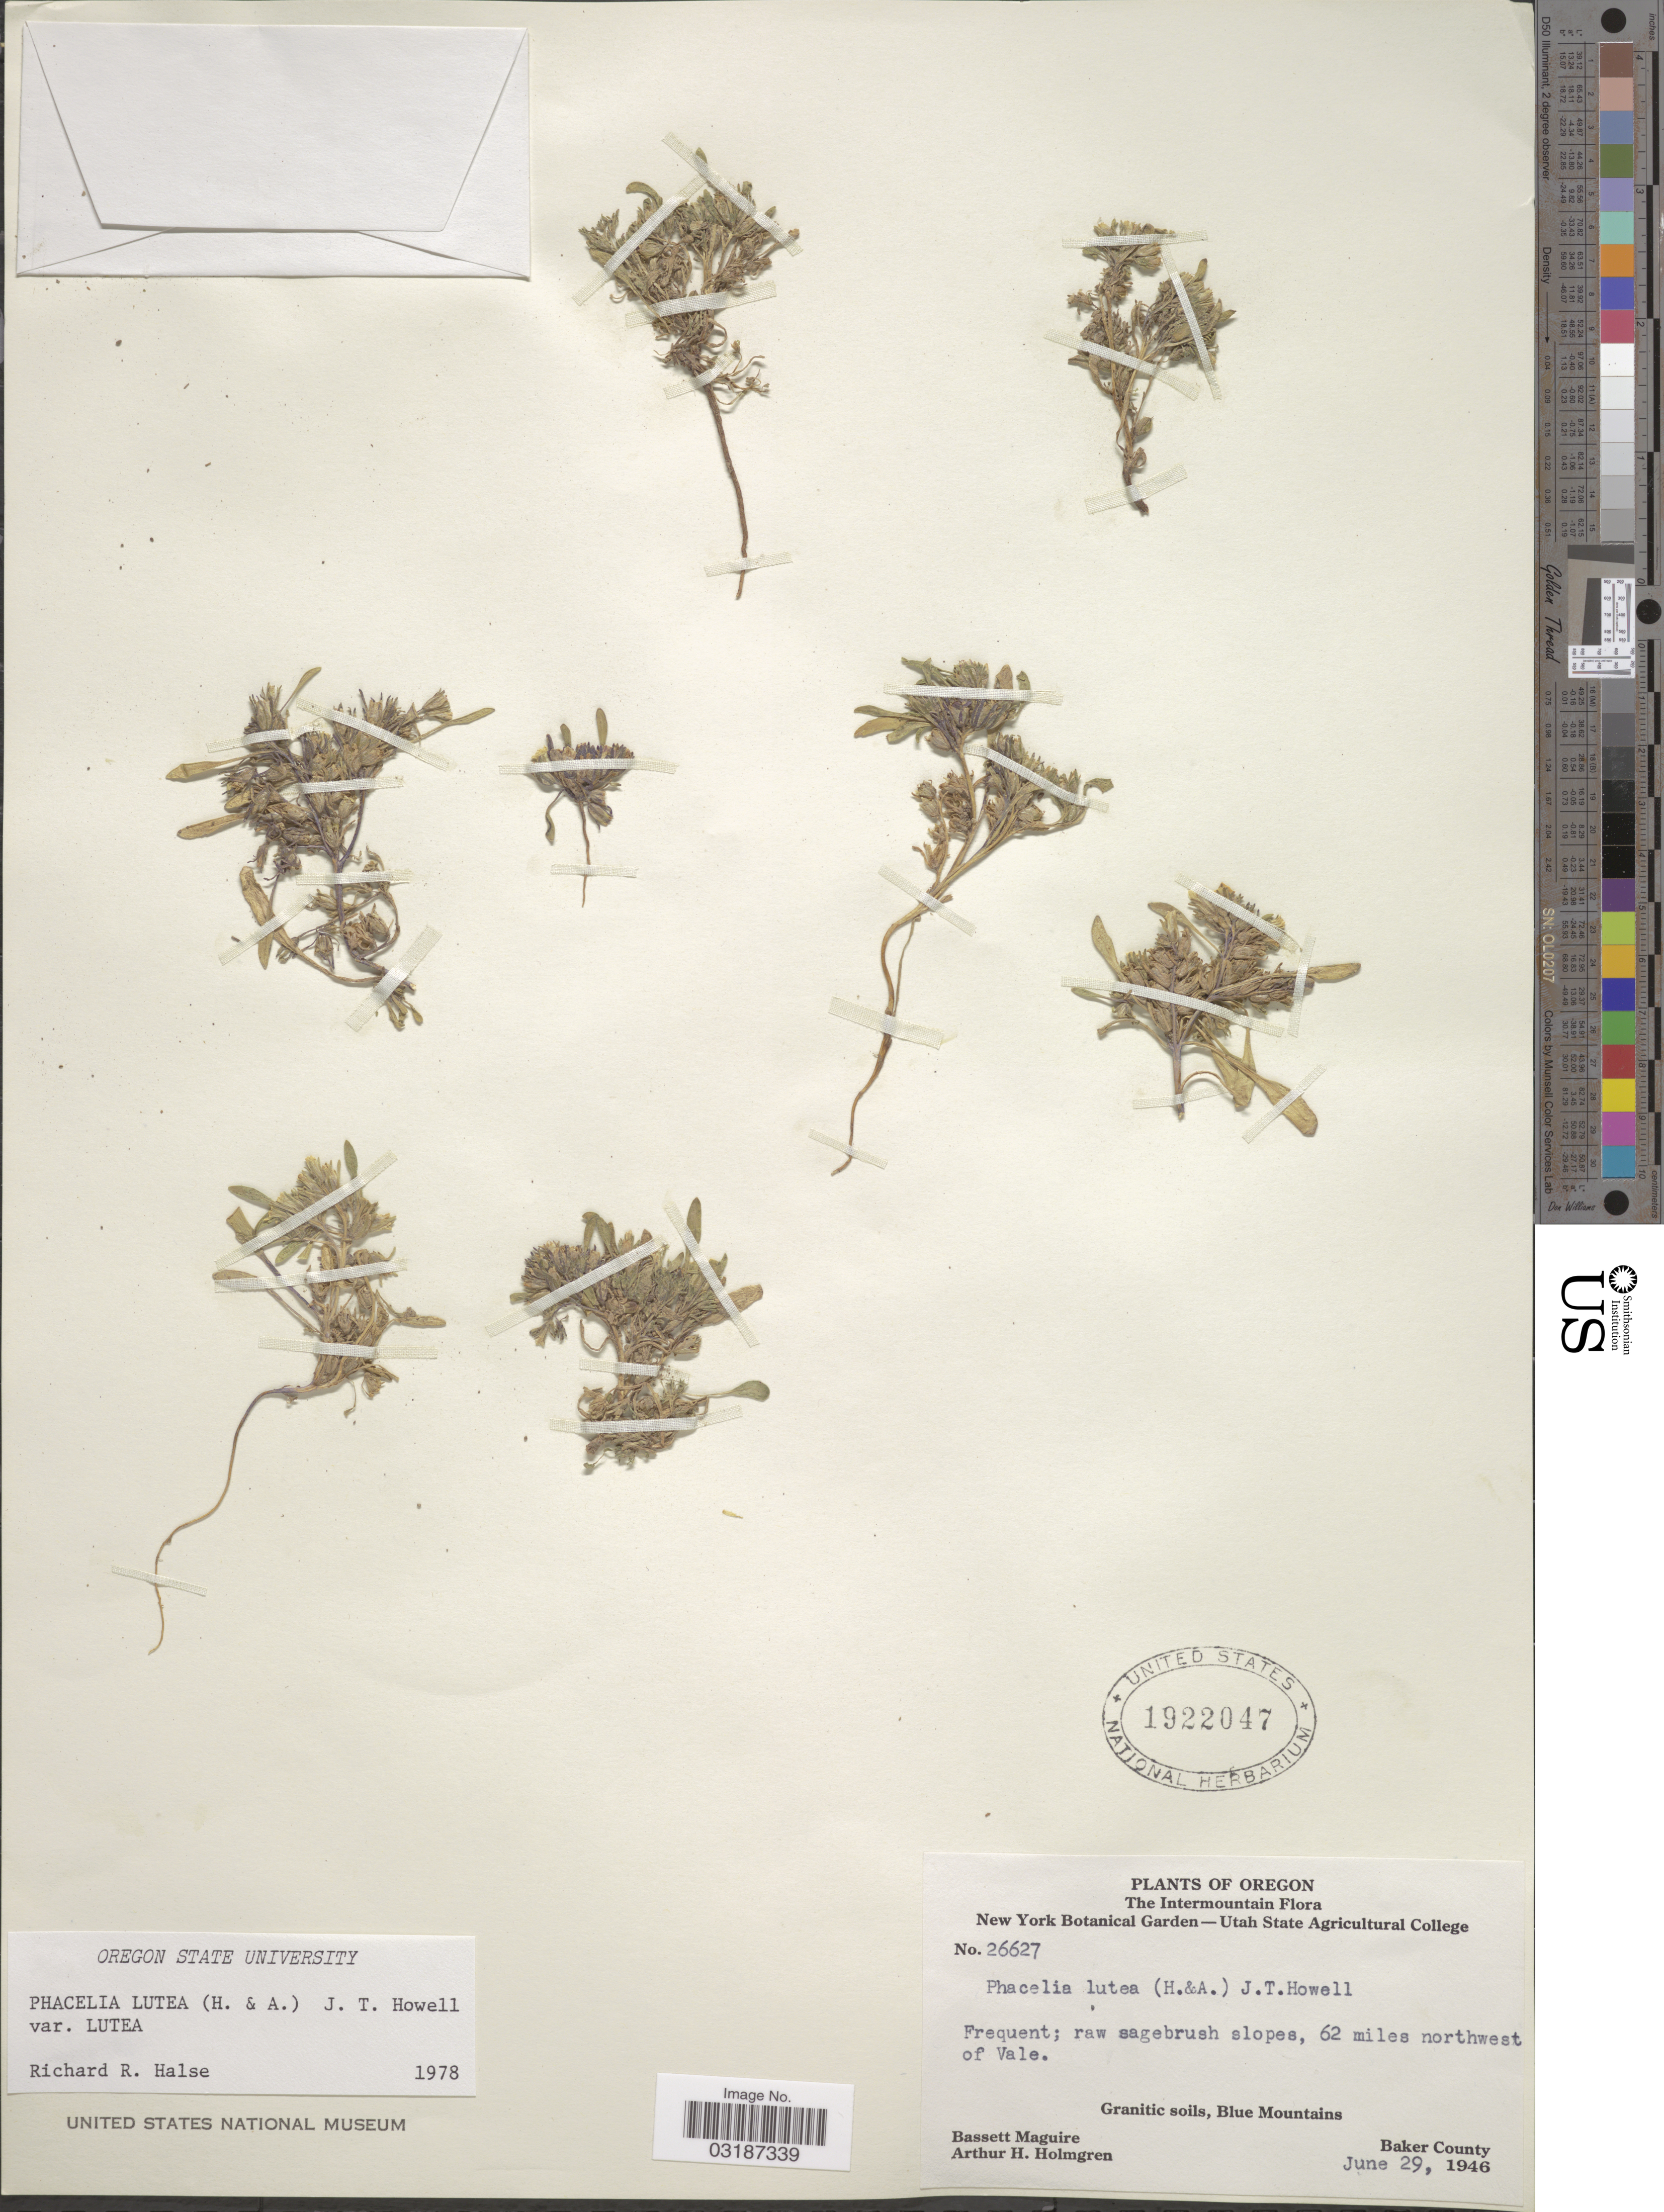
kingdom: Plantae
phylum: Tracheophyta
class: Magnoliopsida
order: Boraginales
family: Hydrophyllaceae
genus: Phacelia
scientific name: Phacelia lutea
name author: (Hook. & Arn.) J.T. Howell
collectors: B. Maguire & A. H. Holmgren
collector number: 26627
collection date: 1946-06-29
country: United States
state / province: Oregon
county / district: Baker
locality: The Intermountain. Frequent; raw sagebrush slopes, 62 miles northwest of Vale. Blue Mountains. Baker County.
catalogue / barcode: US 1922047